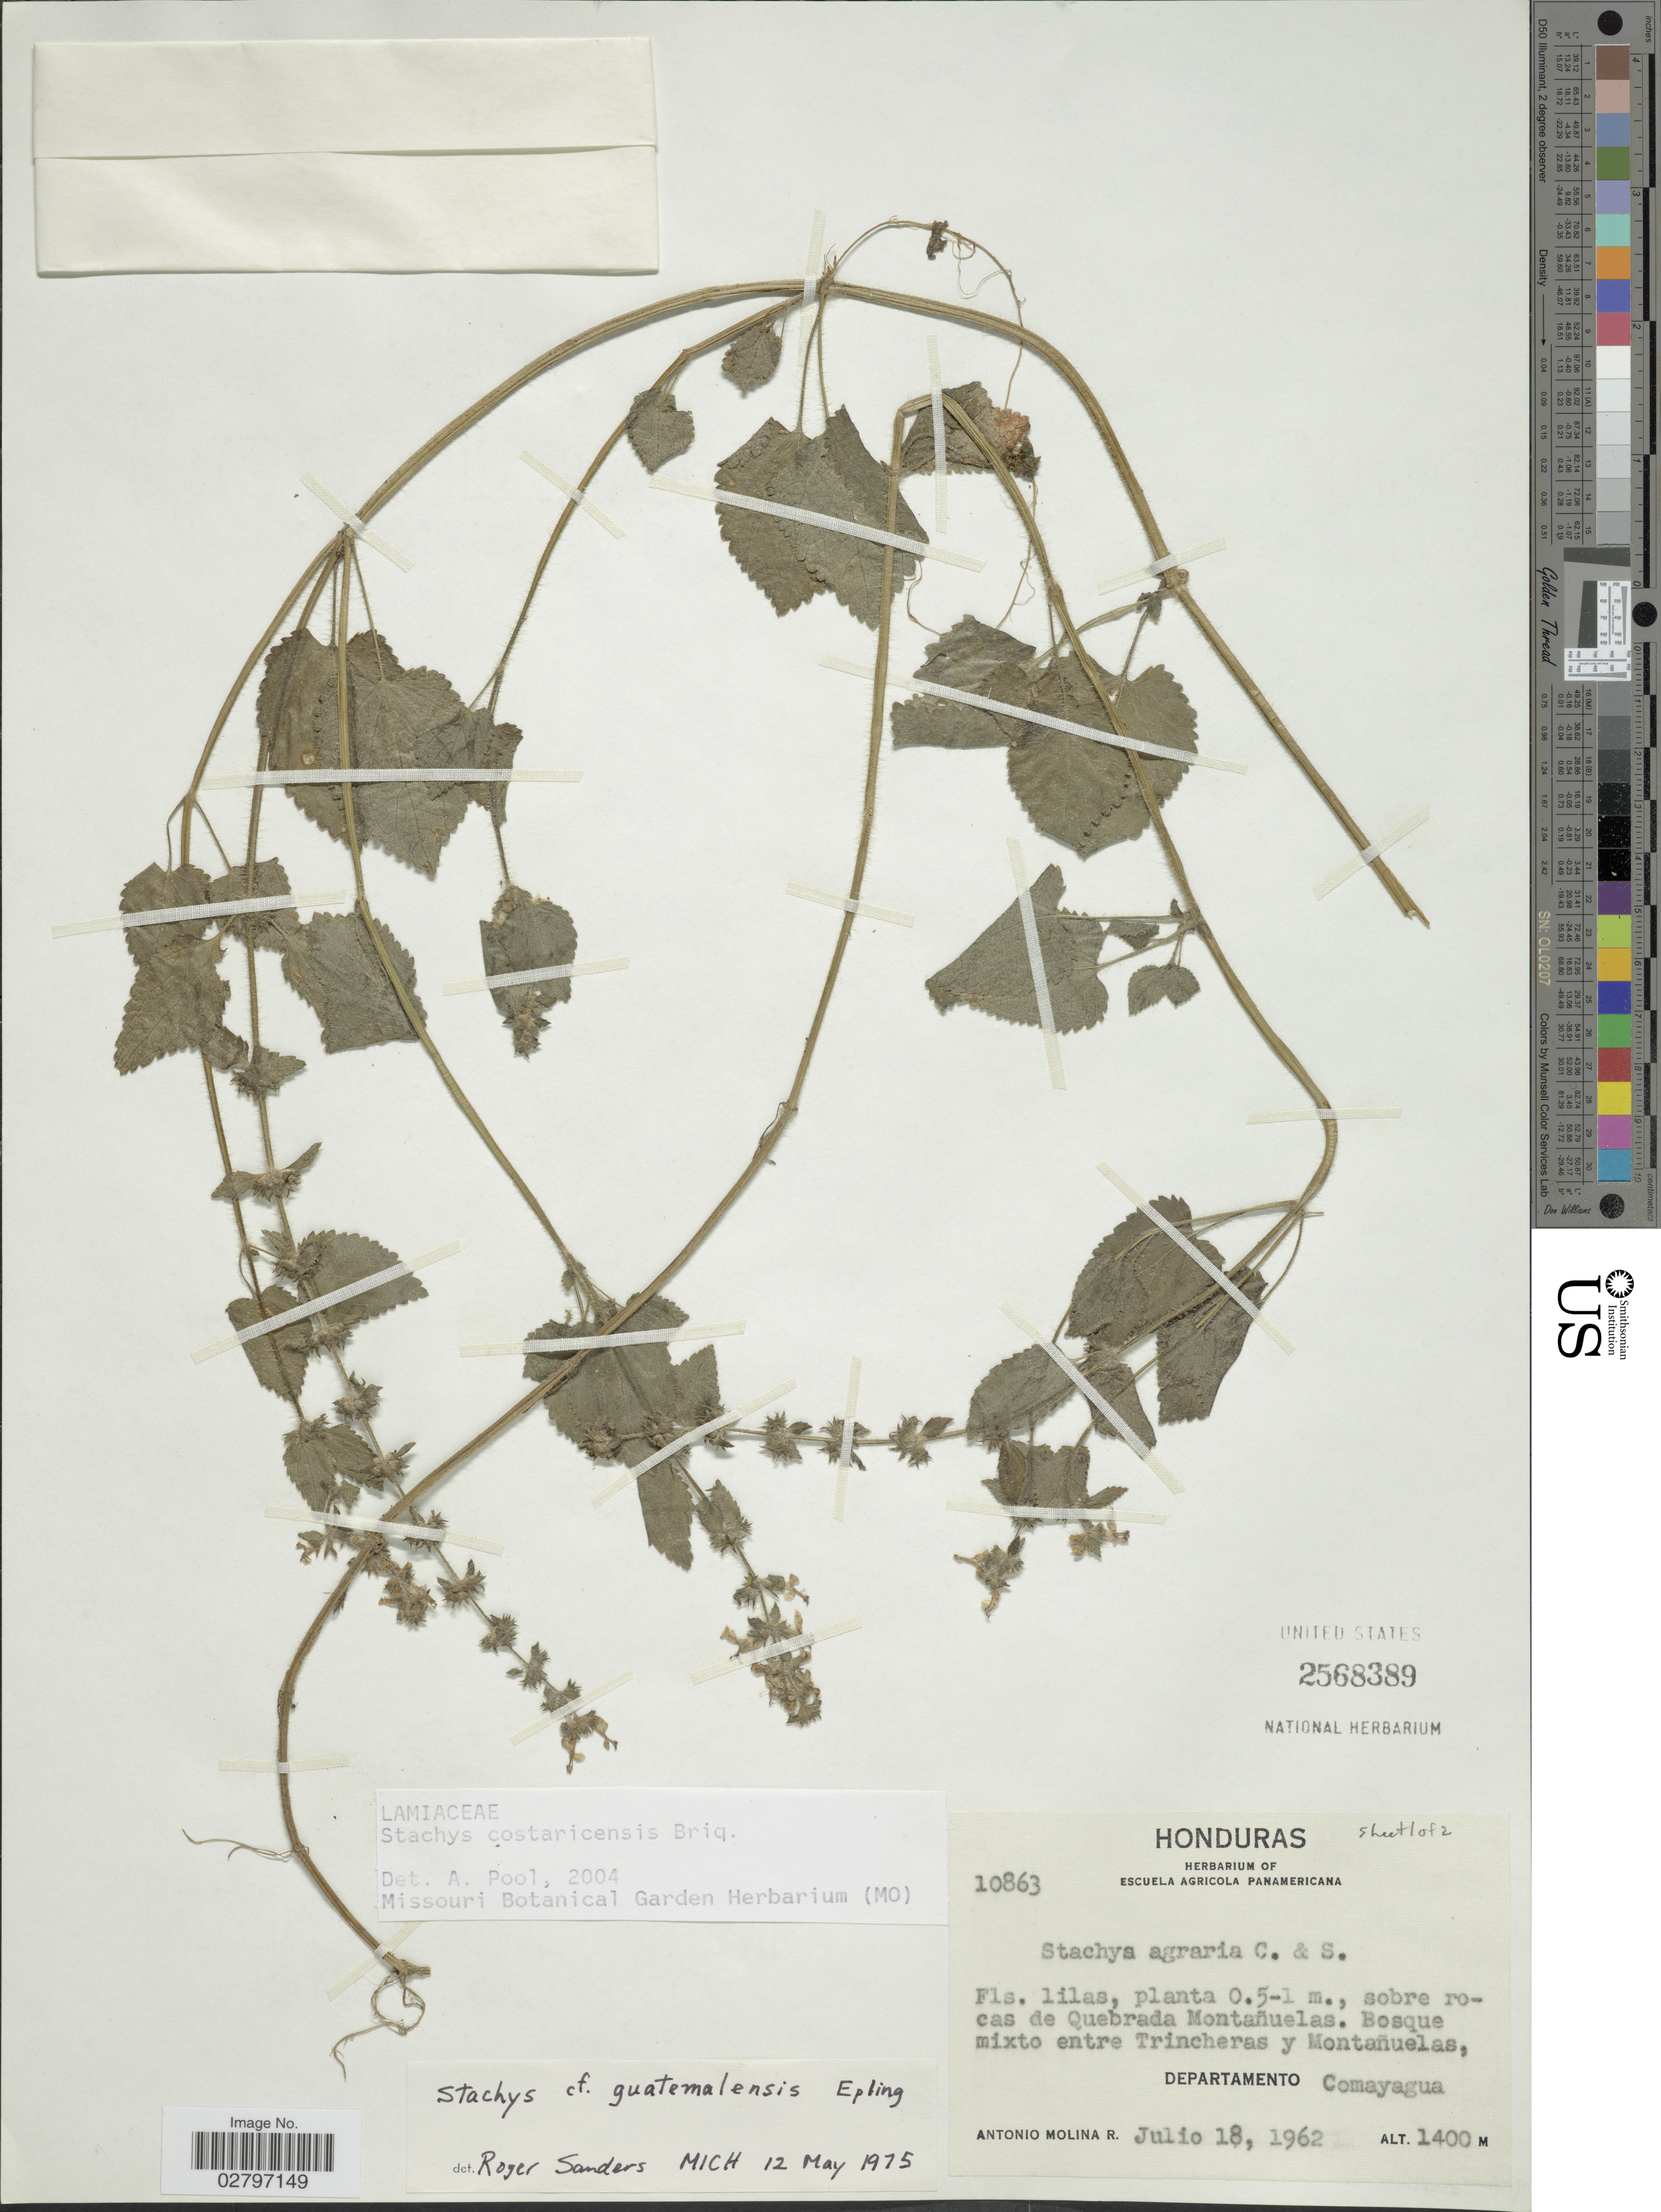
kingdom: Plantae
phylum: Tracheophyta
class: Magnoliopsida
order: Lamiales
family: Lamiaceae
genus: Stachys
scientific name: Stachys costaricensis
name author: Briq.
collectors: A. Molina R.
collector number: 10863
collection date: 1962-07-18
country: Honduras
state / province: Comayagua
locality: Sobre rocas de Quebrada Montañuelas. Departamento Comayagua.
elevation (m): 1400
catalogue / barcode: US 2568389